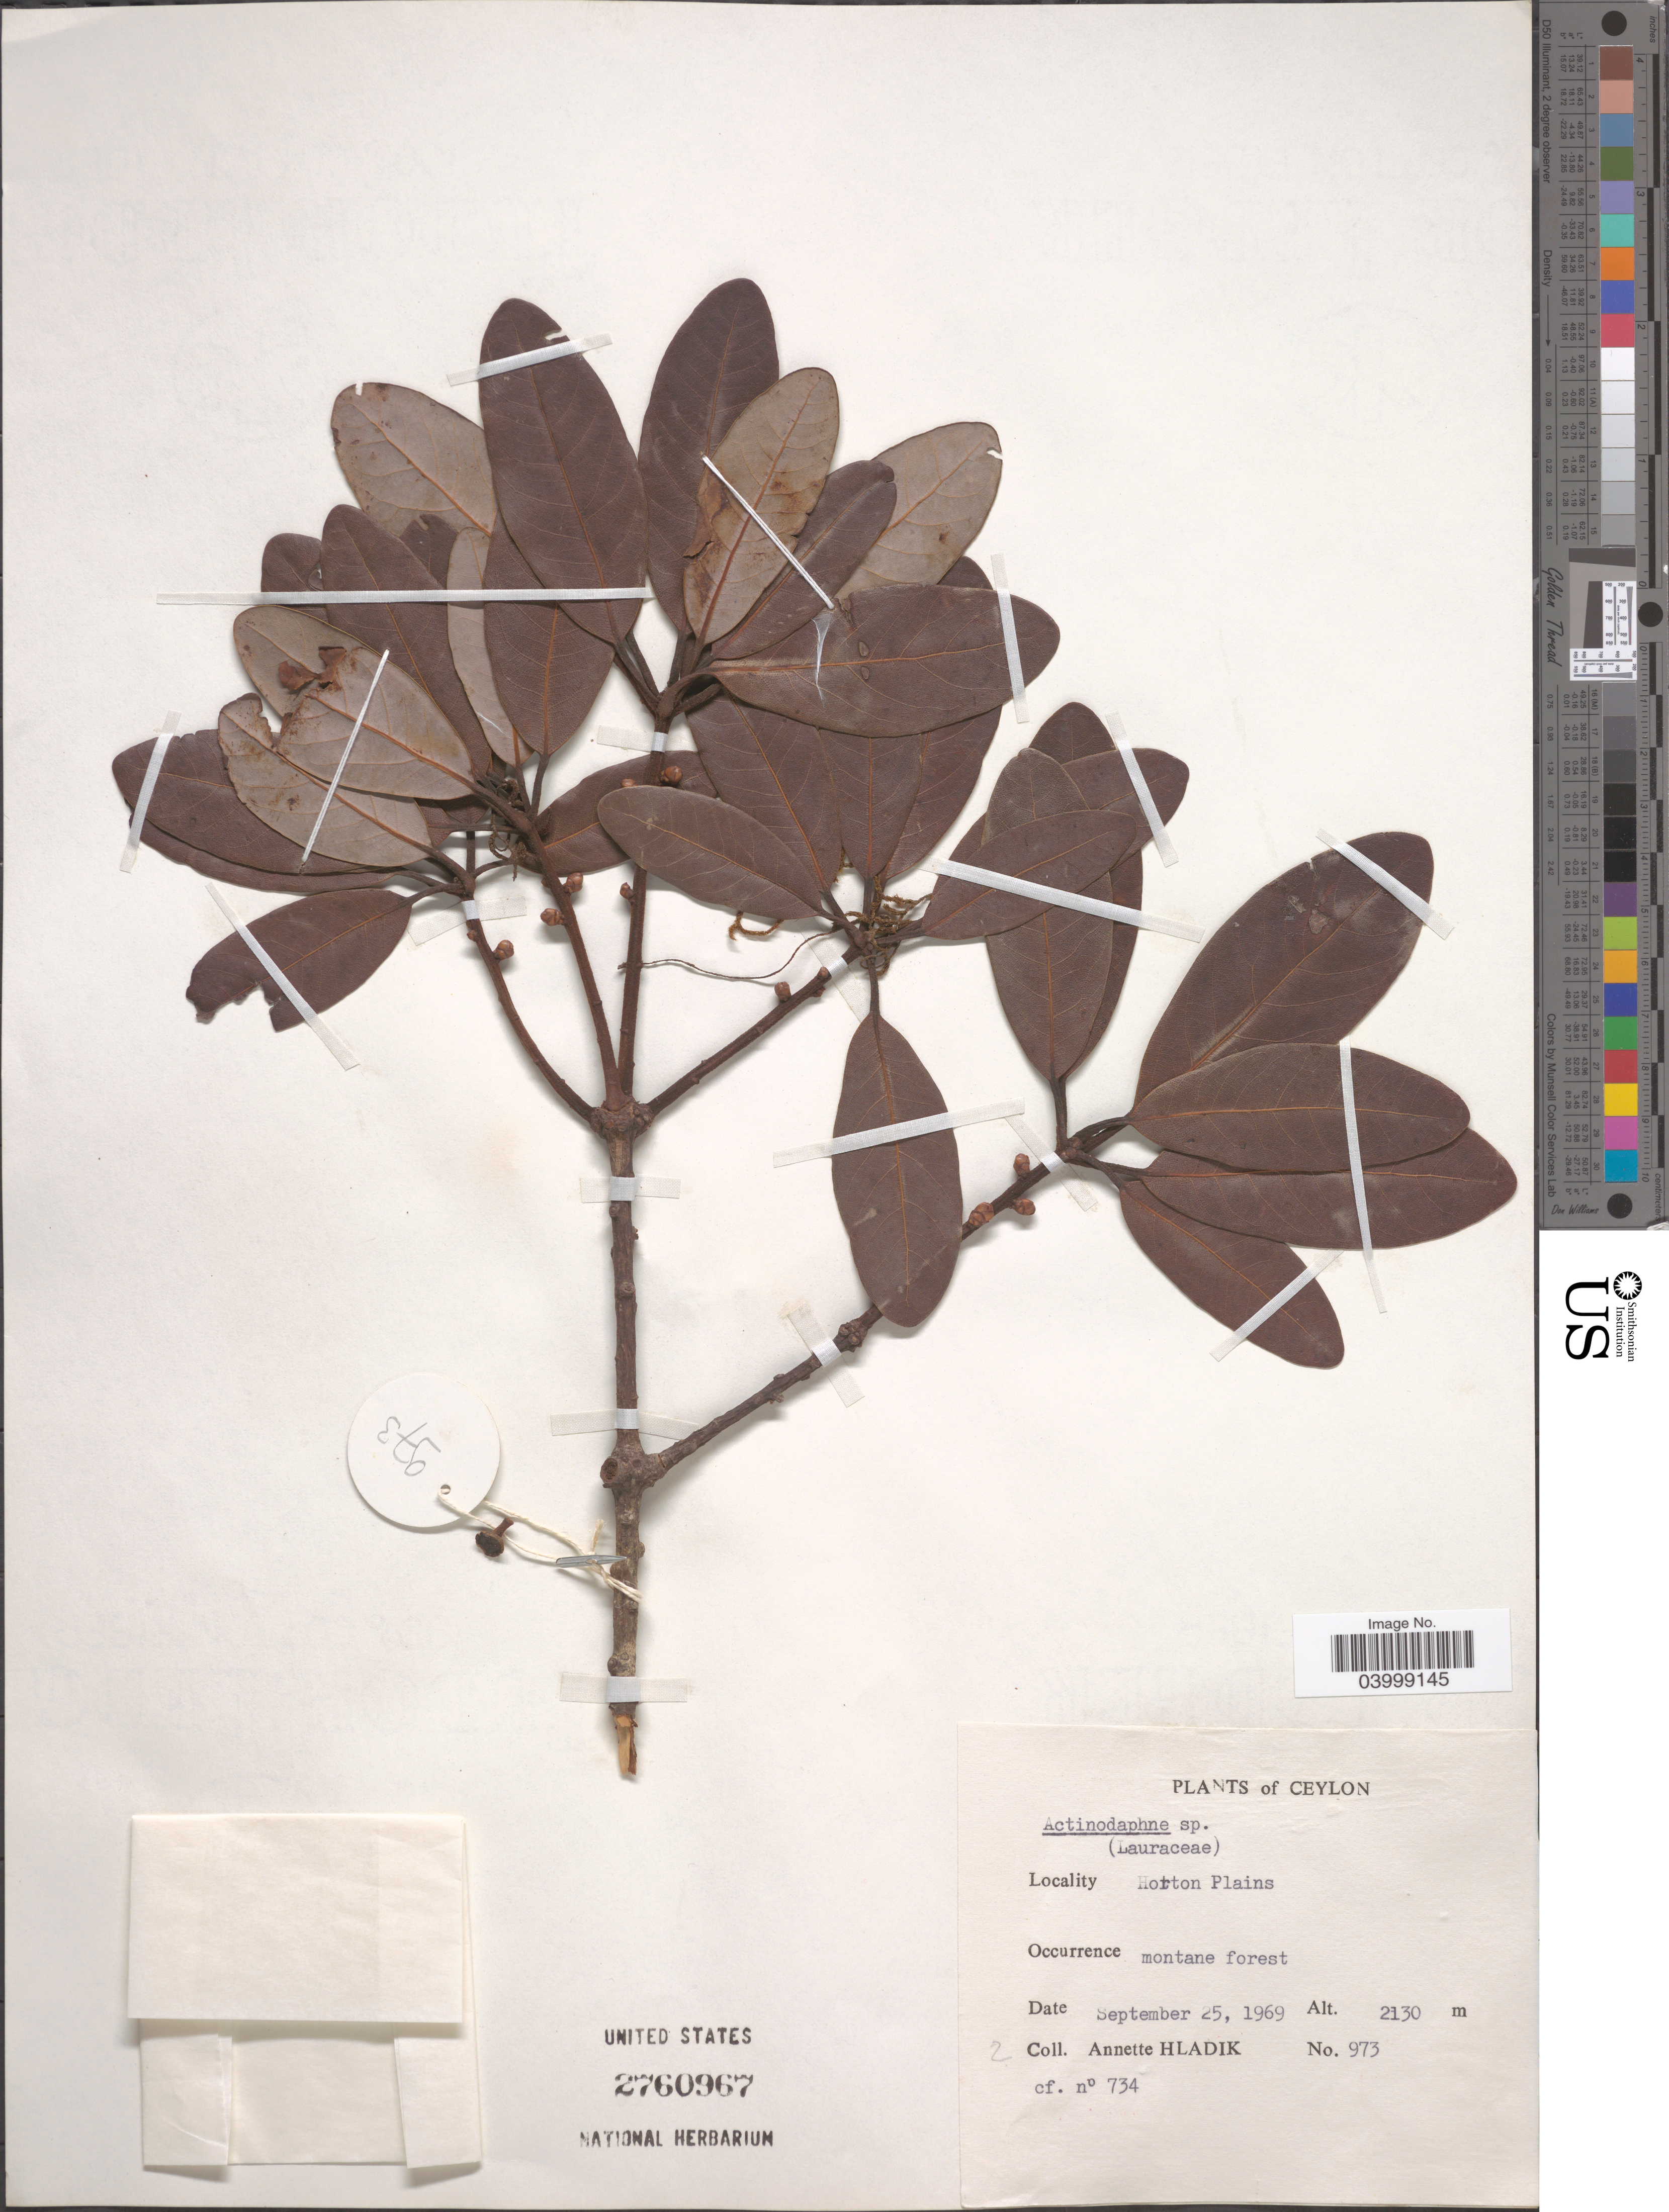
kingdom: Plantae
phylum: Tracheophyta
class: Magnoliopsida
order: Laurales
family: Lauraceae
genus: Actinodaphne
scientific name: Actinodaphne glauca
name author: Nees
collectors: A. Hladik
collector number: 973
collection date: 1969-09-25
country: Sri Lanka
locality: Ceylon. Horton Plains.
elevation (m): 2130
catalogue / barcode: US 2760967